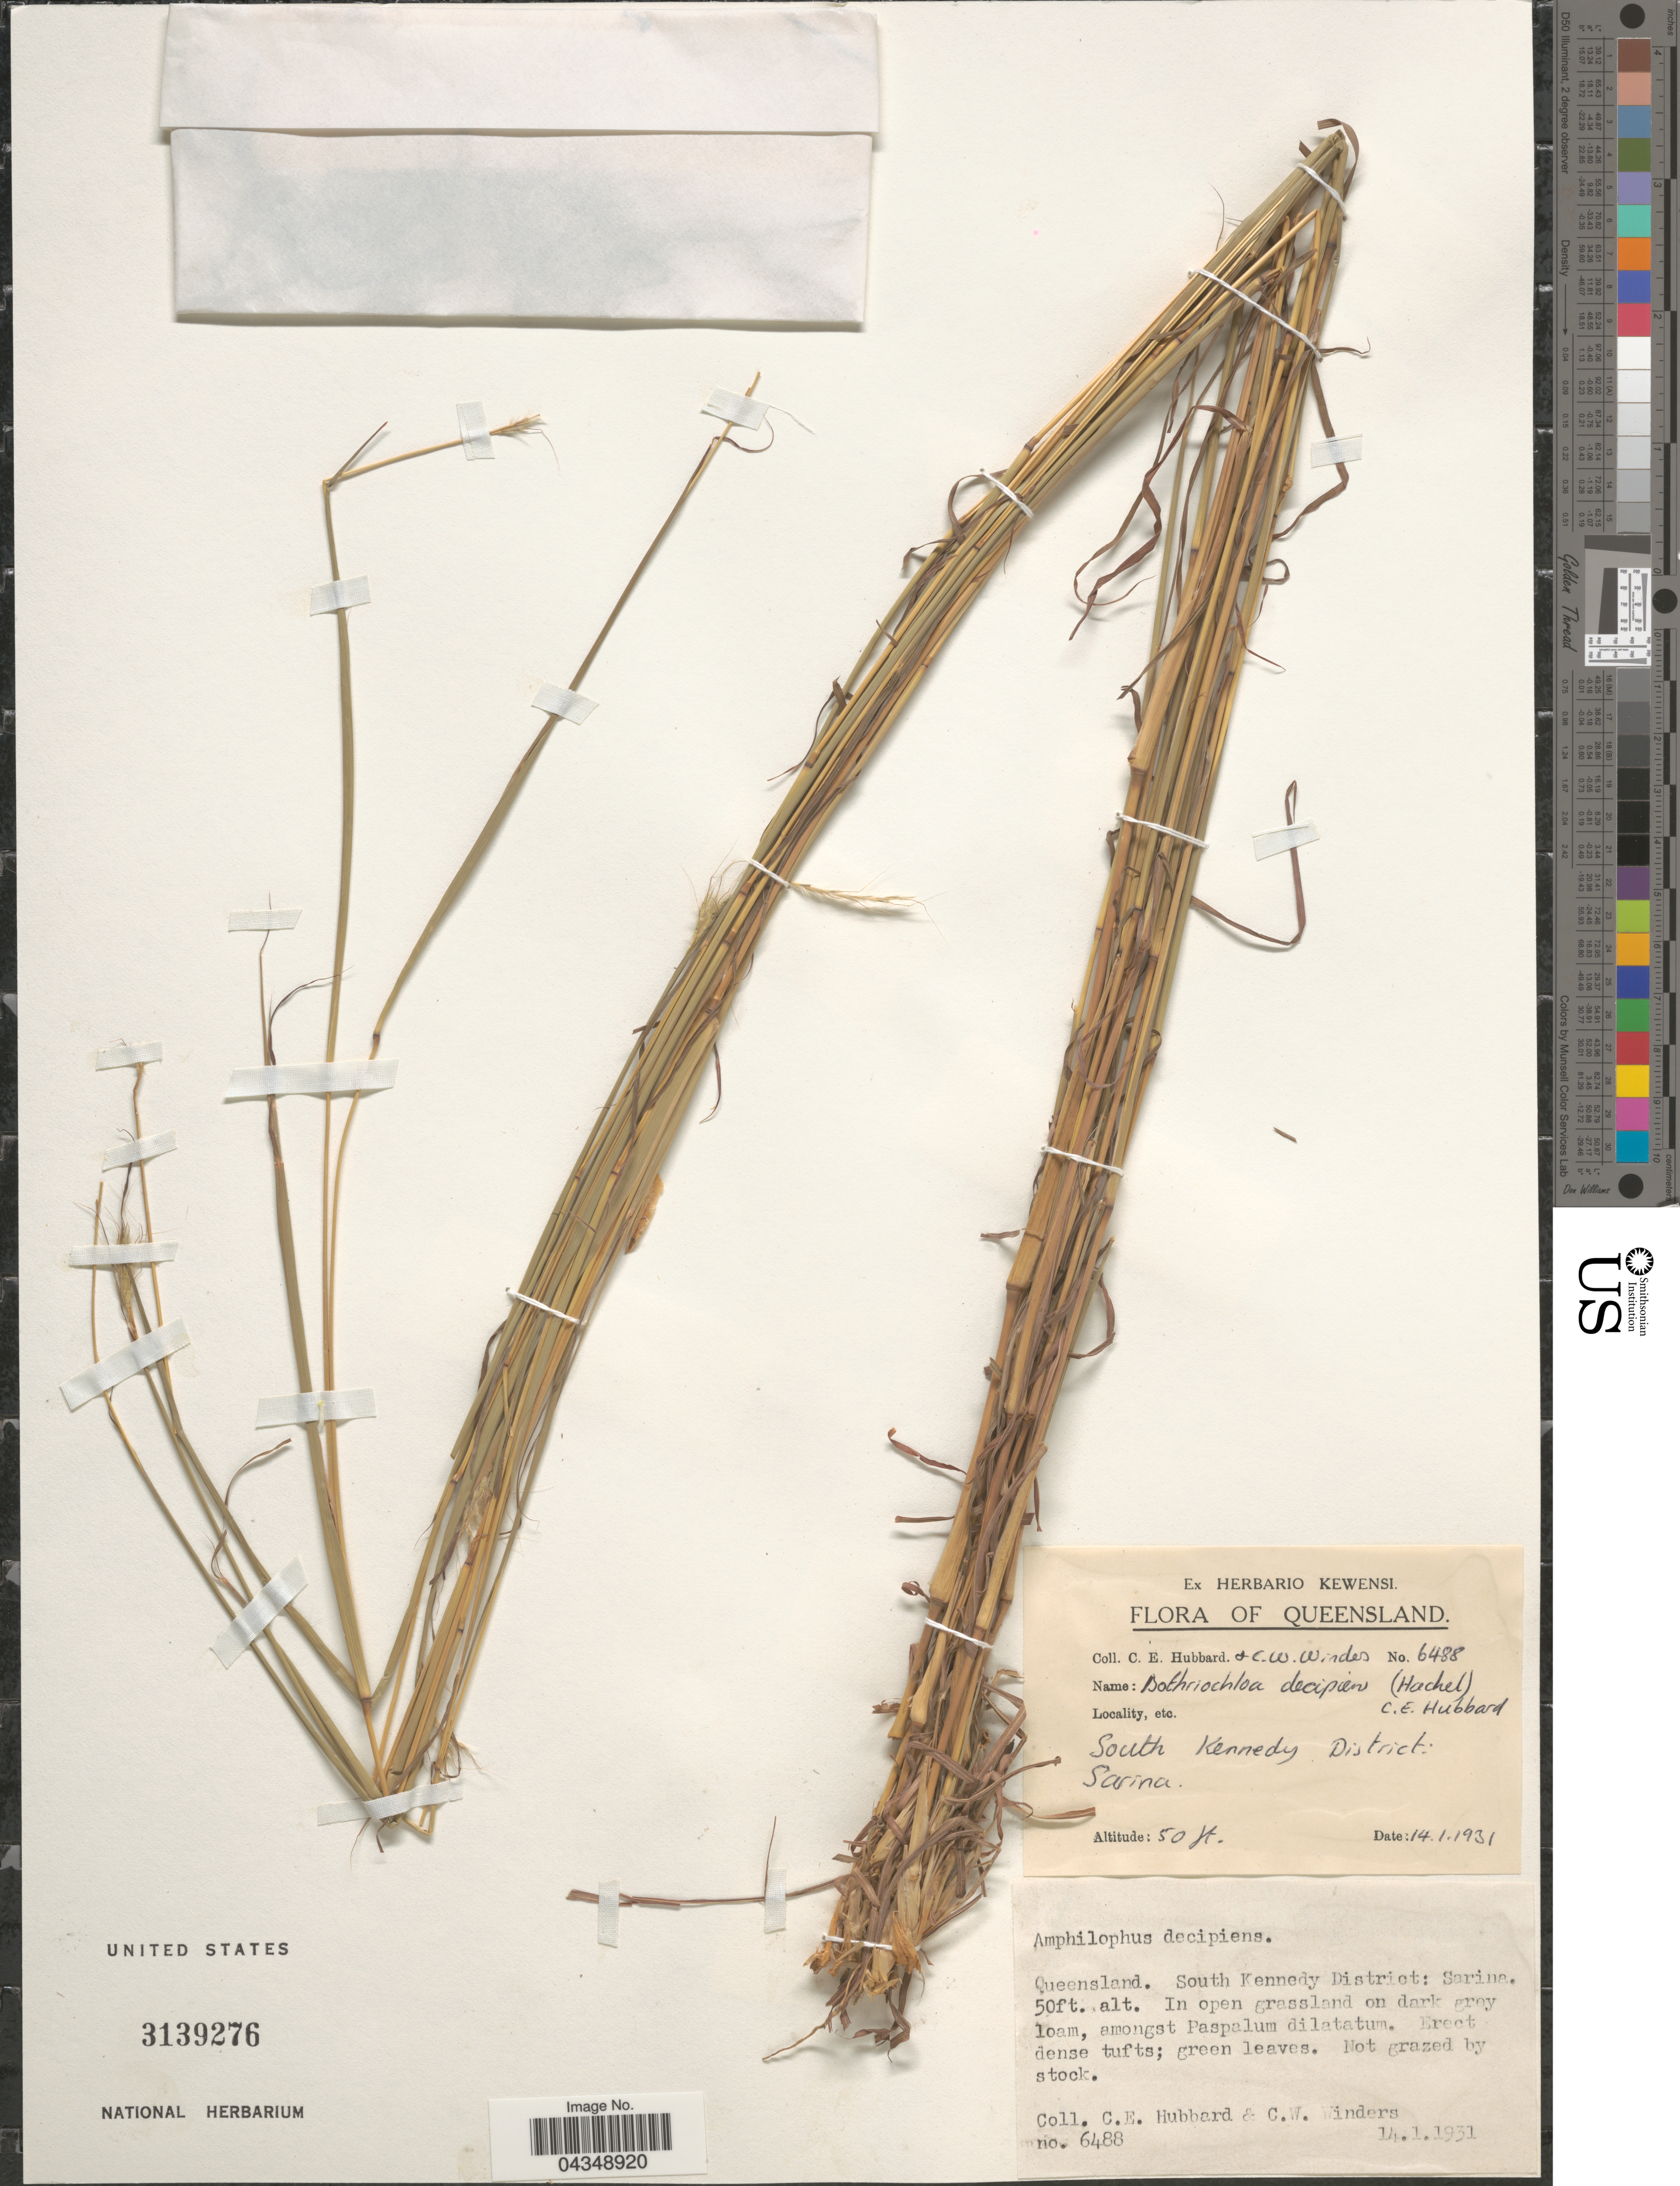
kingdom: Plantae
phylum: Tracheophyta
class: Liliopsida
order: Poales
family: Poaceae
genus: Bothriochloa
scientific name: Bothriochloa decipiens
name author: (Hack.) C. E. Hubb.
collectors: C. E. Hubbard & C. Winders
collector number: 6488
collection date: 1931-01-14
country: Australia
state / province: Queensland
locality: South Kennedy District. Sarina.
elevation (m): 15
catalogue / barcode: US 3139276